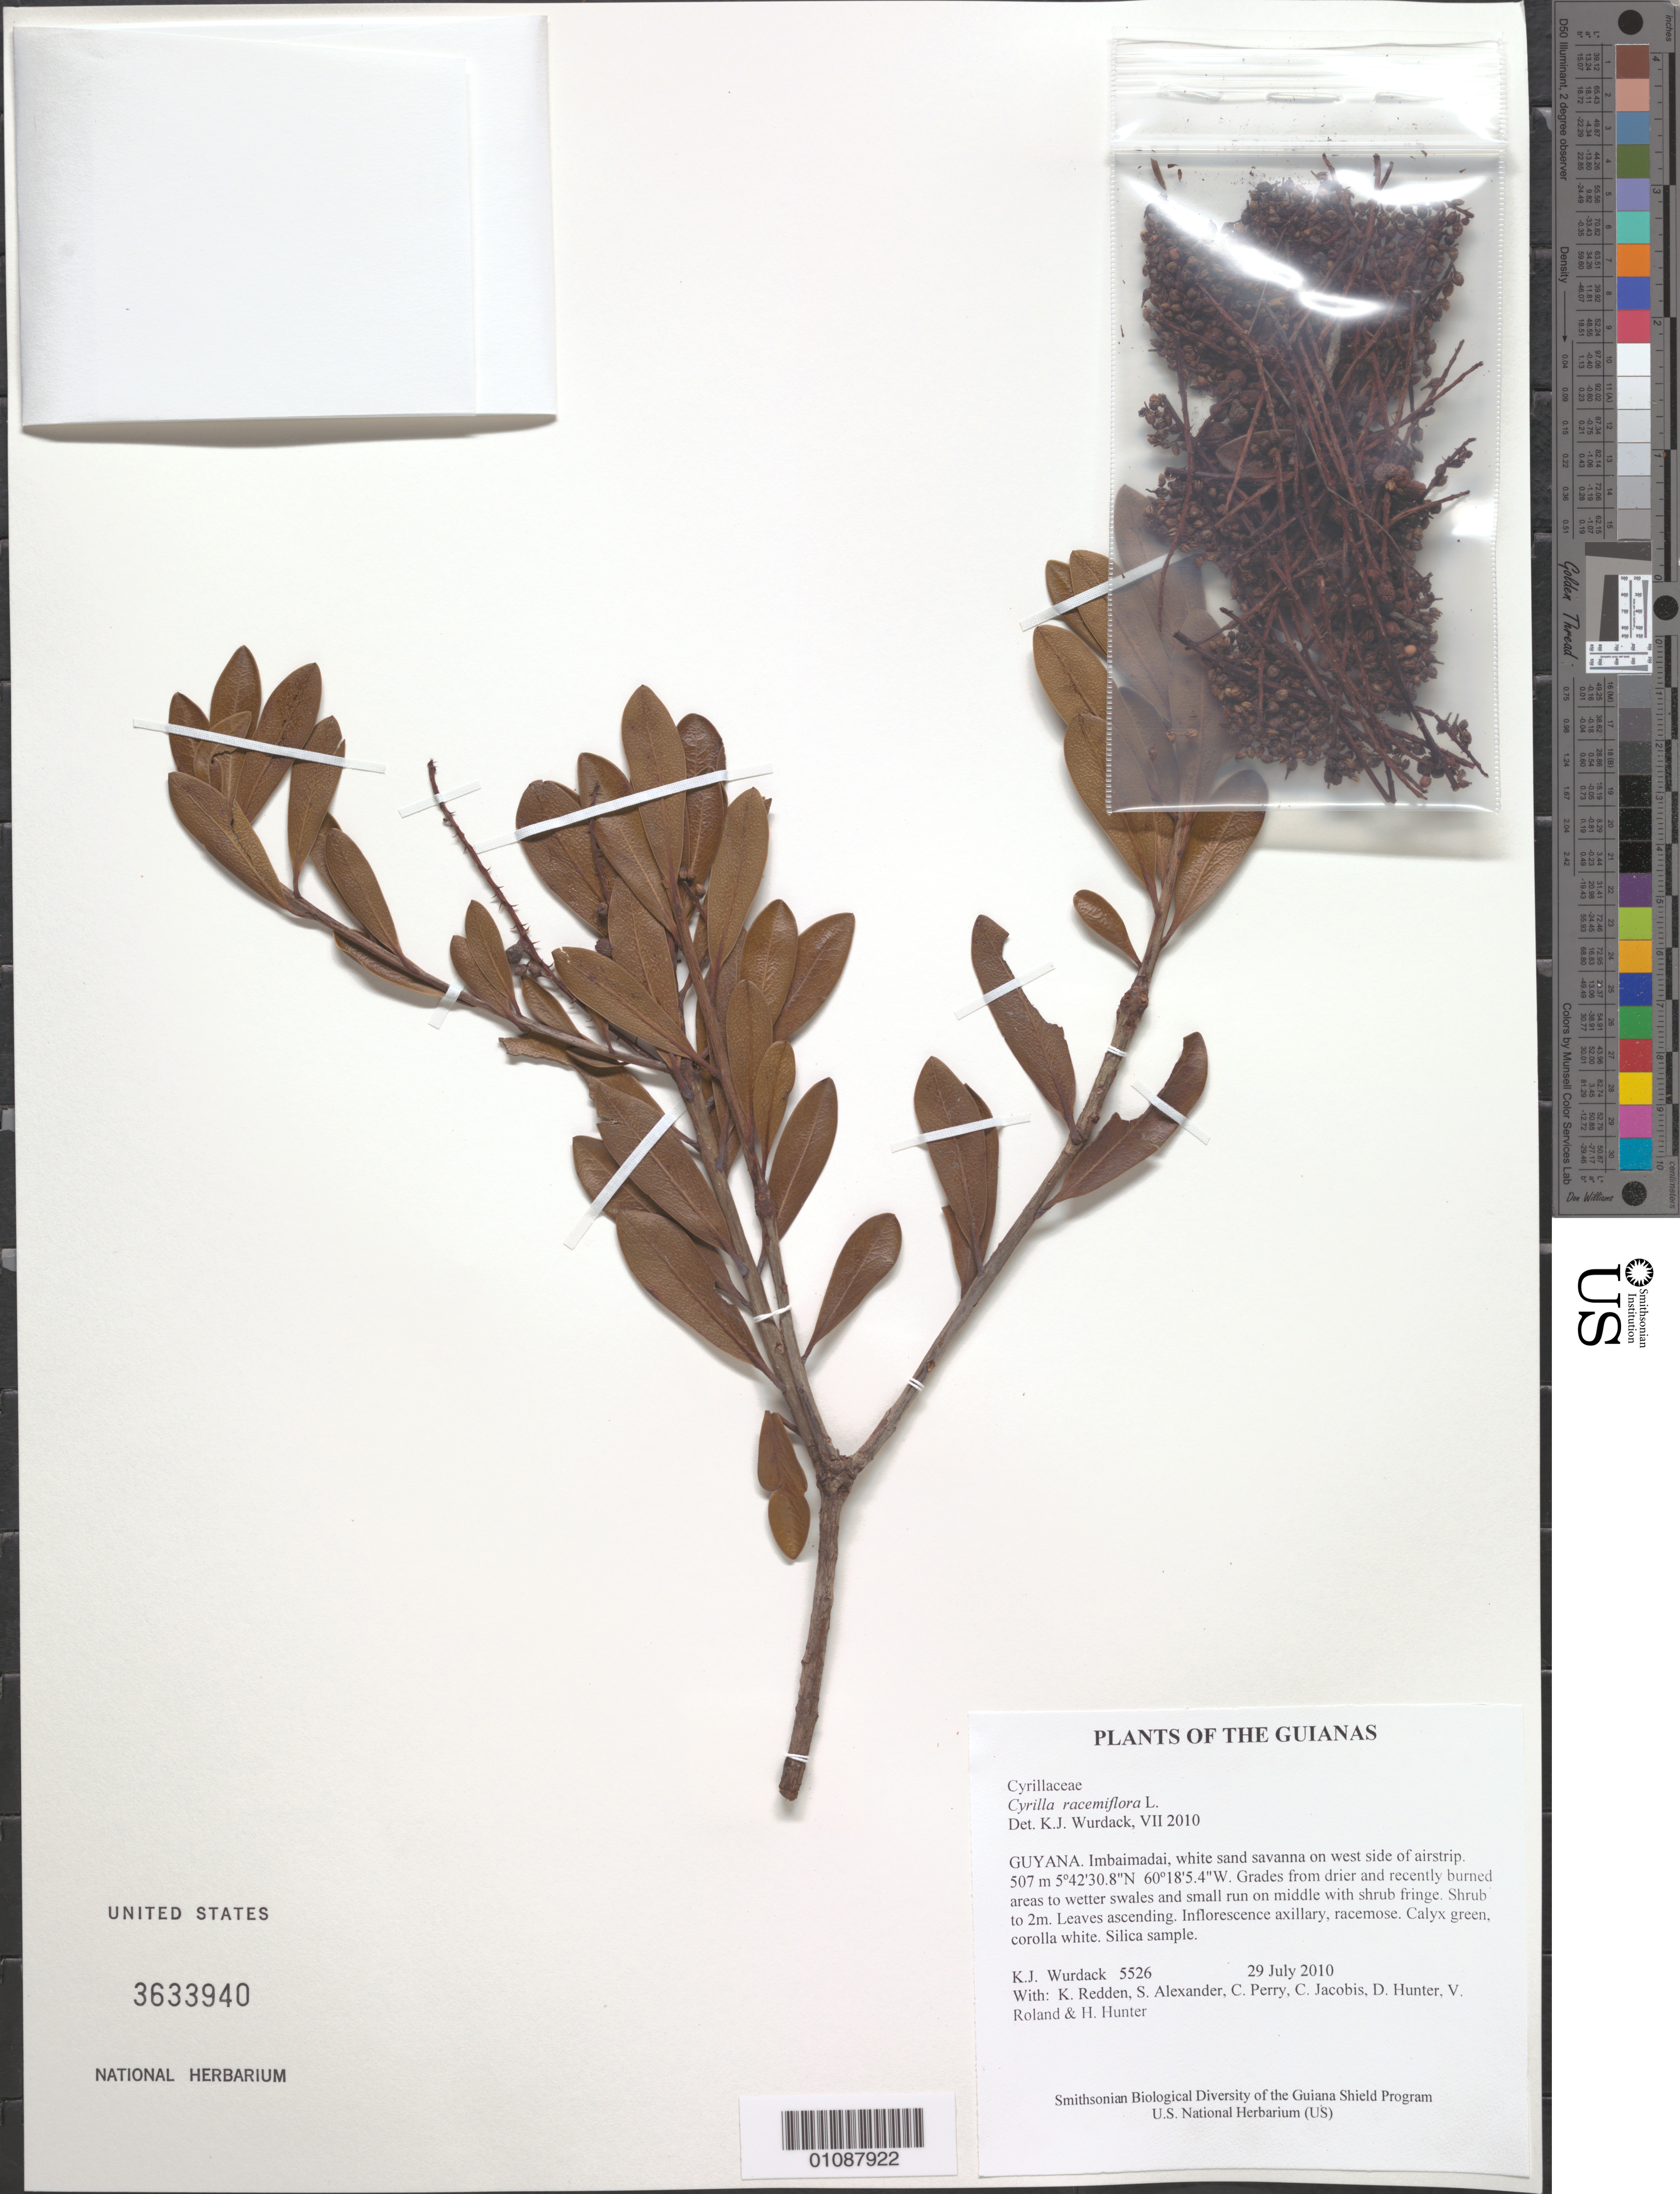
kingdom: Plantae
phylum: Tracheophyta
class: Magnoliopsida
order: Ericales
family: Cyrillaceae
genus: Cyrilla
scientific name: Cyrilla racemiflora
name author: L.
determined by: Wurdack, Kenneth J., (US), Smithsonian Institution - National Museum of Natural History (UNITED STATES)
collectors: K. Wurdack, K. M. Redden, S. N. Alexander, C. Perry, C. Jacobis, D. Hunter, V. Roland & H. Hunter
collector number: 5526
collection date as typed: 29 July 2010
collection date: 2010-07-29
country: Guyana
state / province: Cuyuni-Mazaruni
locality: Imbaimadai, white sand savanna on west side of airstrip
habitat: Grades from drier and recently burned areas to wetter swales and small run on middle with shrub fringe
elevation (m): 507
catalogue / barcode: US 3633940